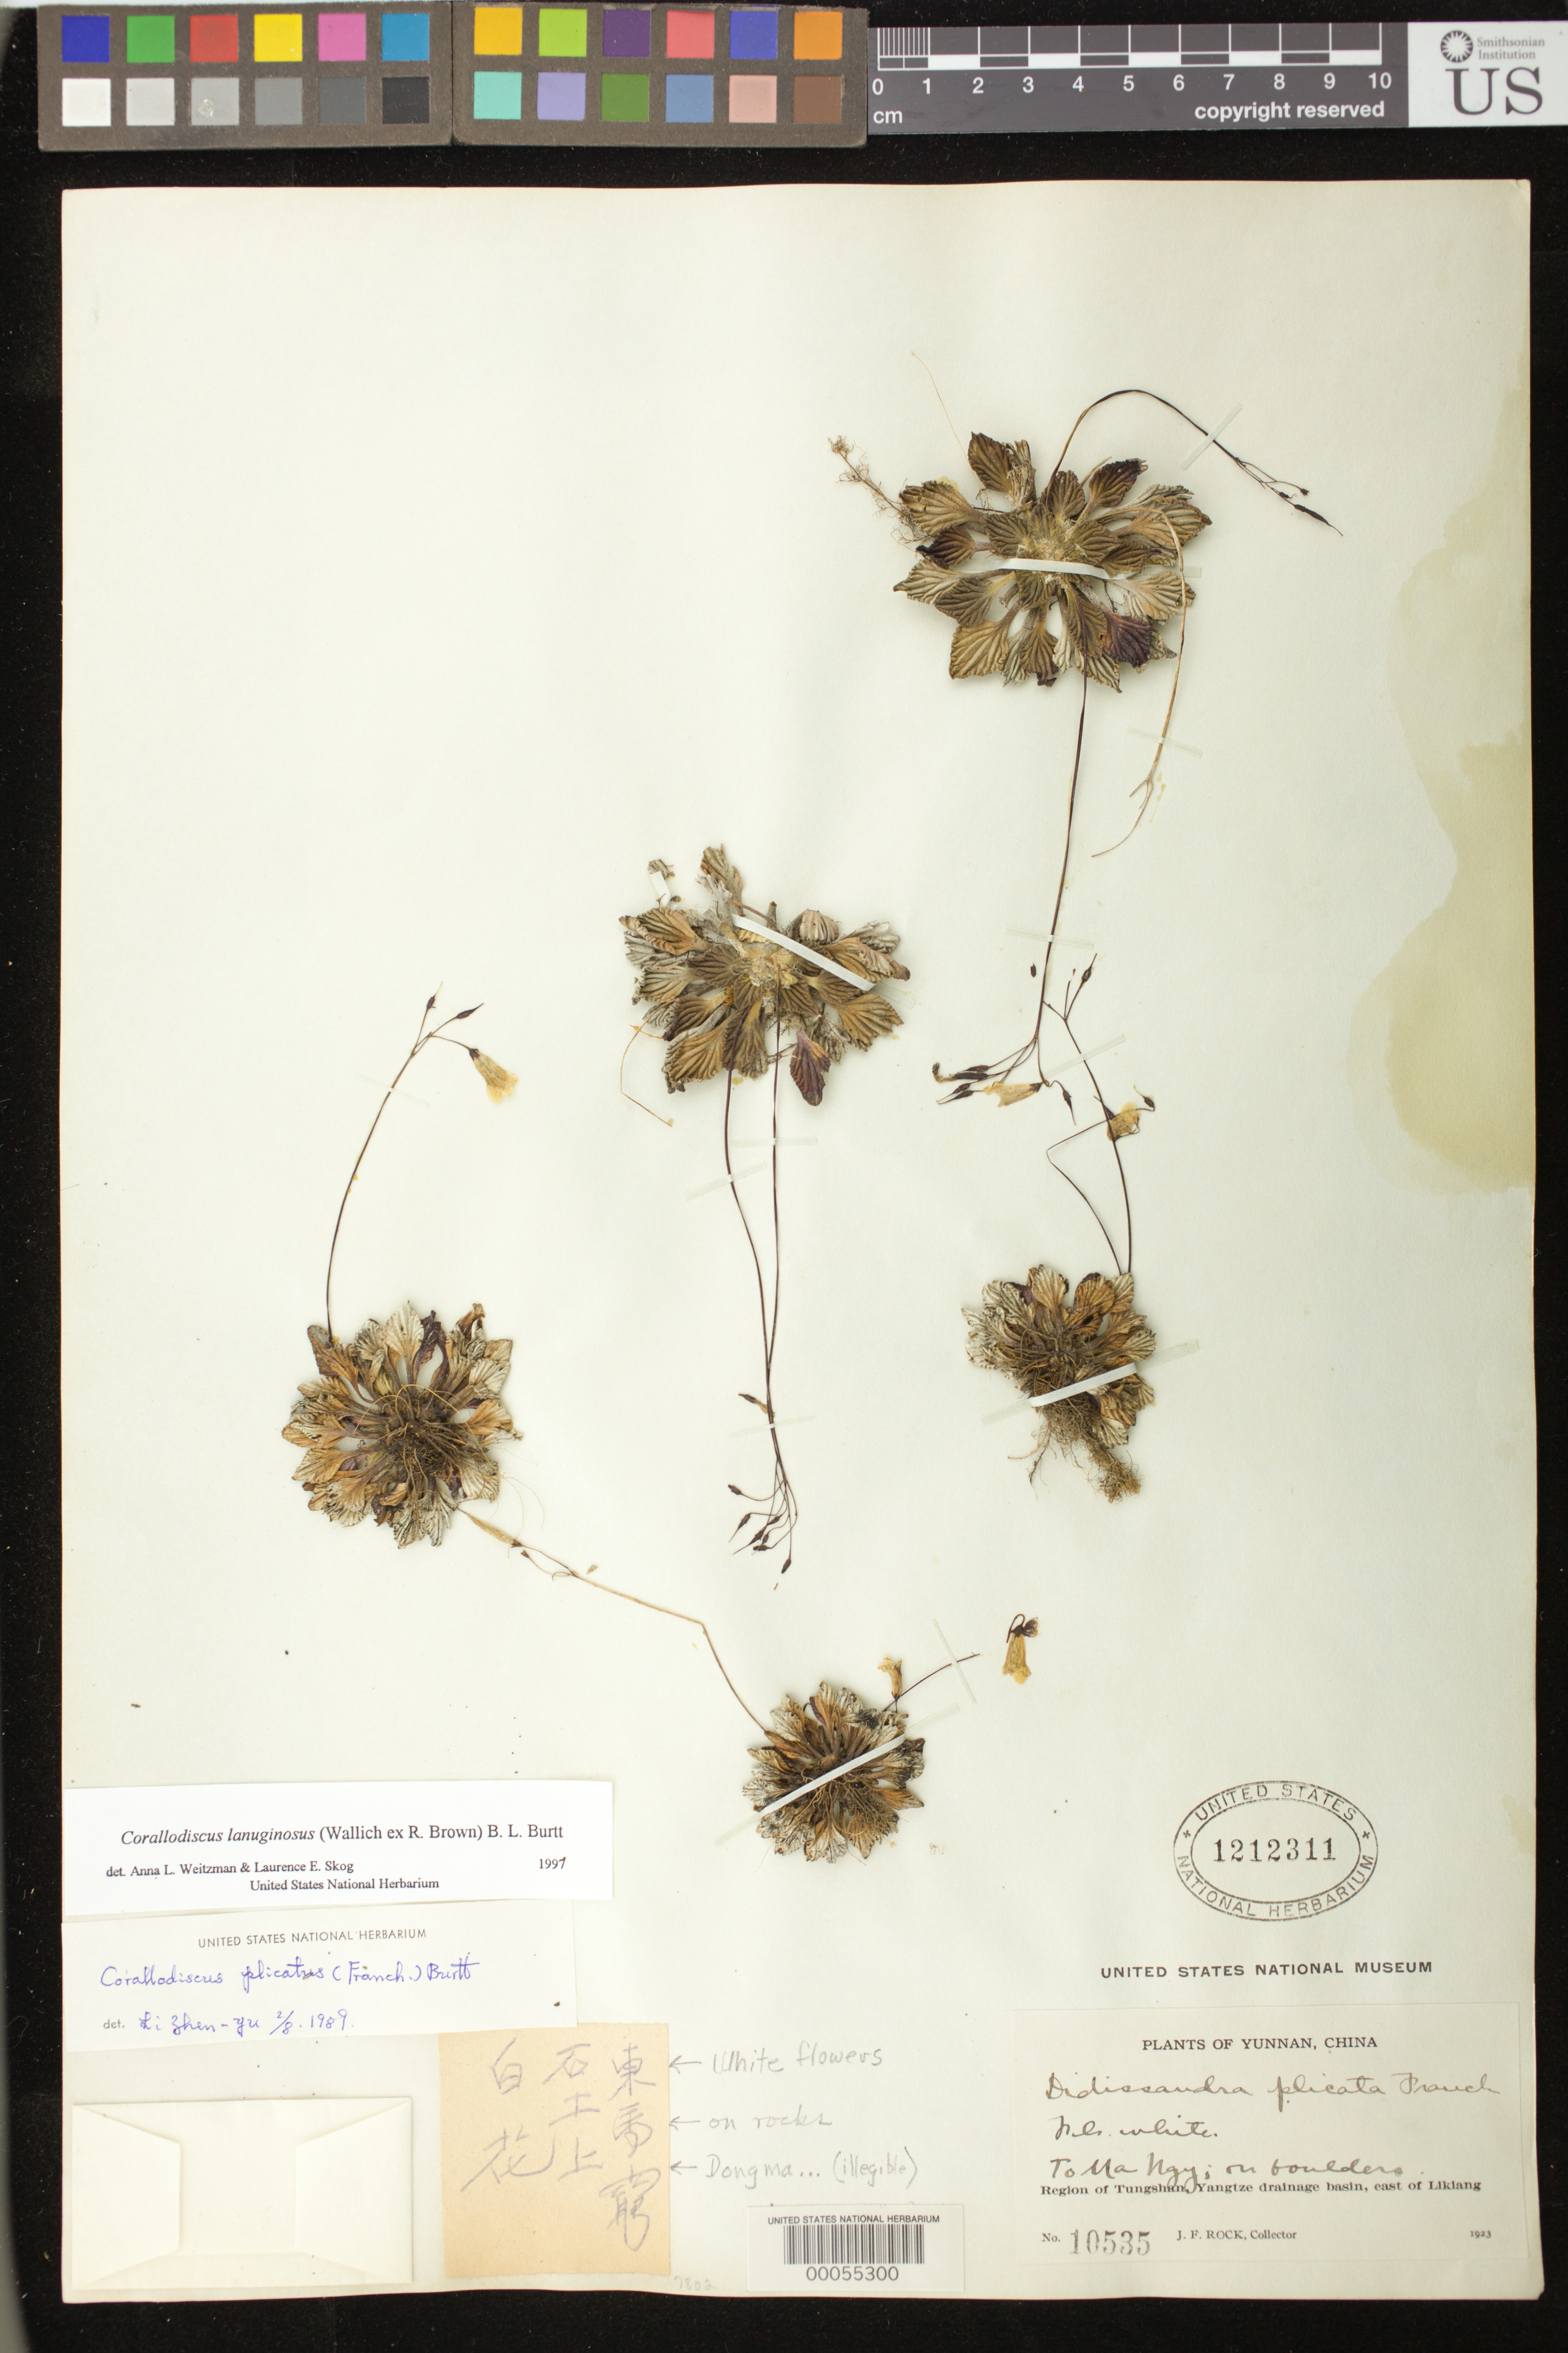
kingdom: Plantae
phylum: Tracheophyta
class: Magnoliopsida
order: Lamiales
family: Gesneriaceae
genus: Corallodiscus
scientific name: Corallodiscus plicatus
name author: (Franch.) B.L. Burtt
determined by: Zhen-yu, L.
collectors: J. F. Rock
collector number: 10535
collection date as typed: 1923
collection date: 1923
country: China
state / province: Yunnan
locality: To ma ngy, region of tungshan, yangtze drainage basin, e of likiang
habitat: On boulders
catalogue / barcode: US 1212311